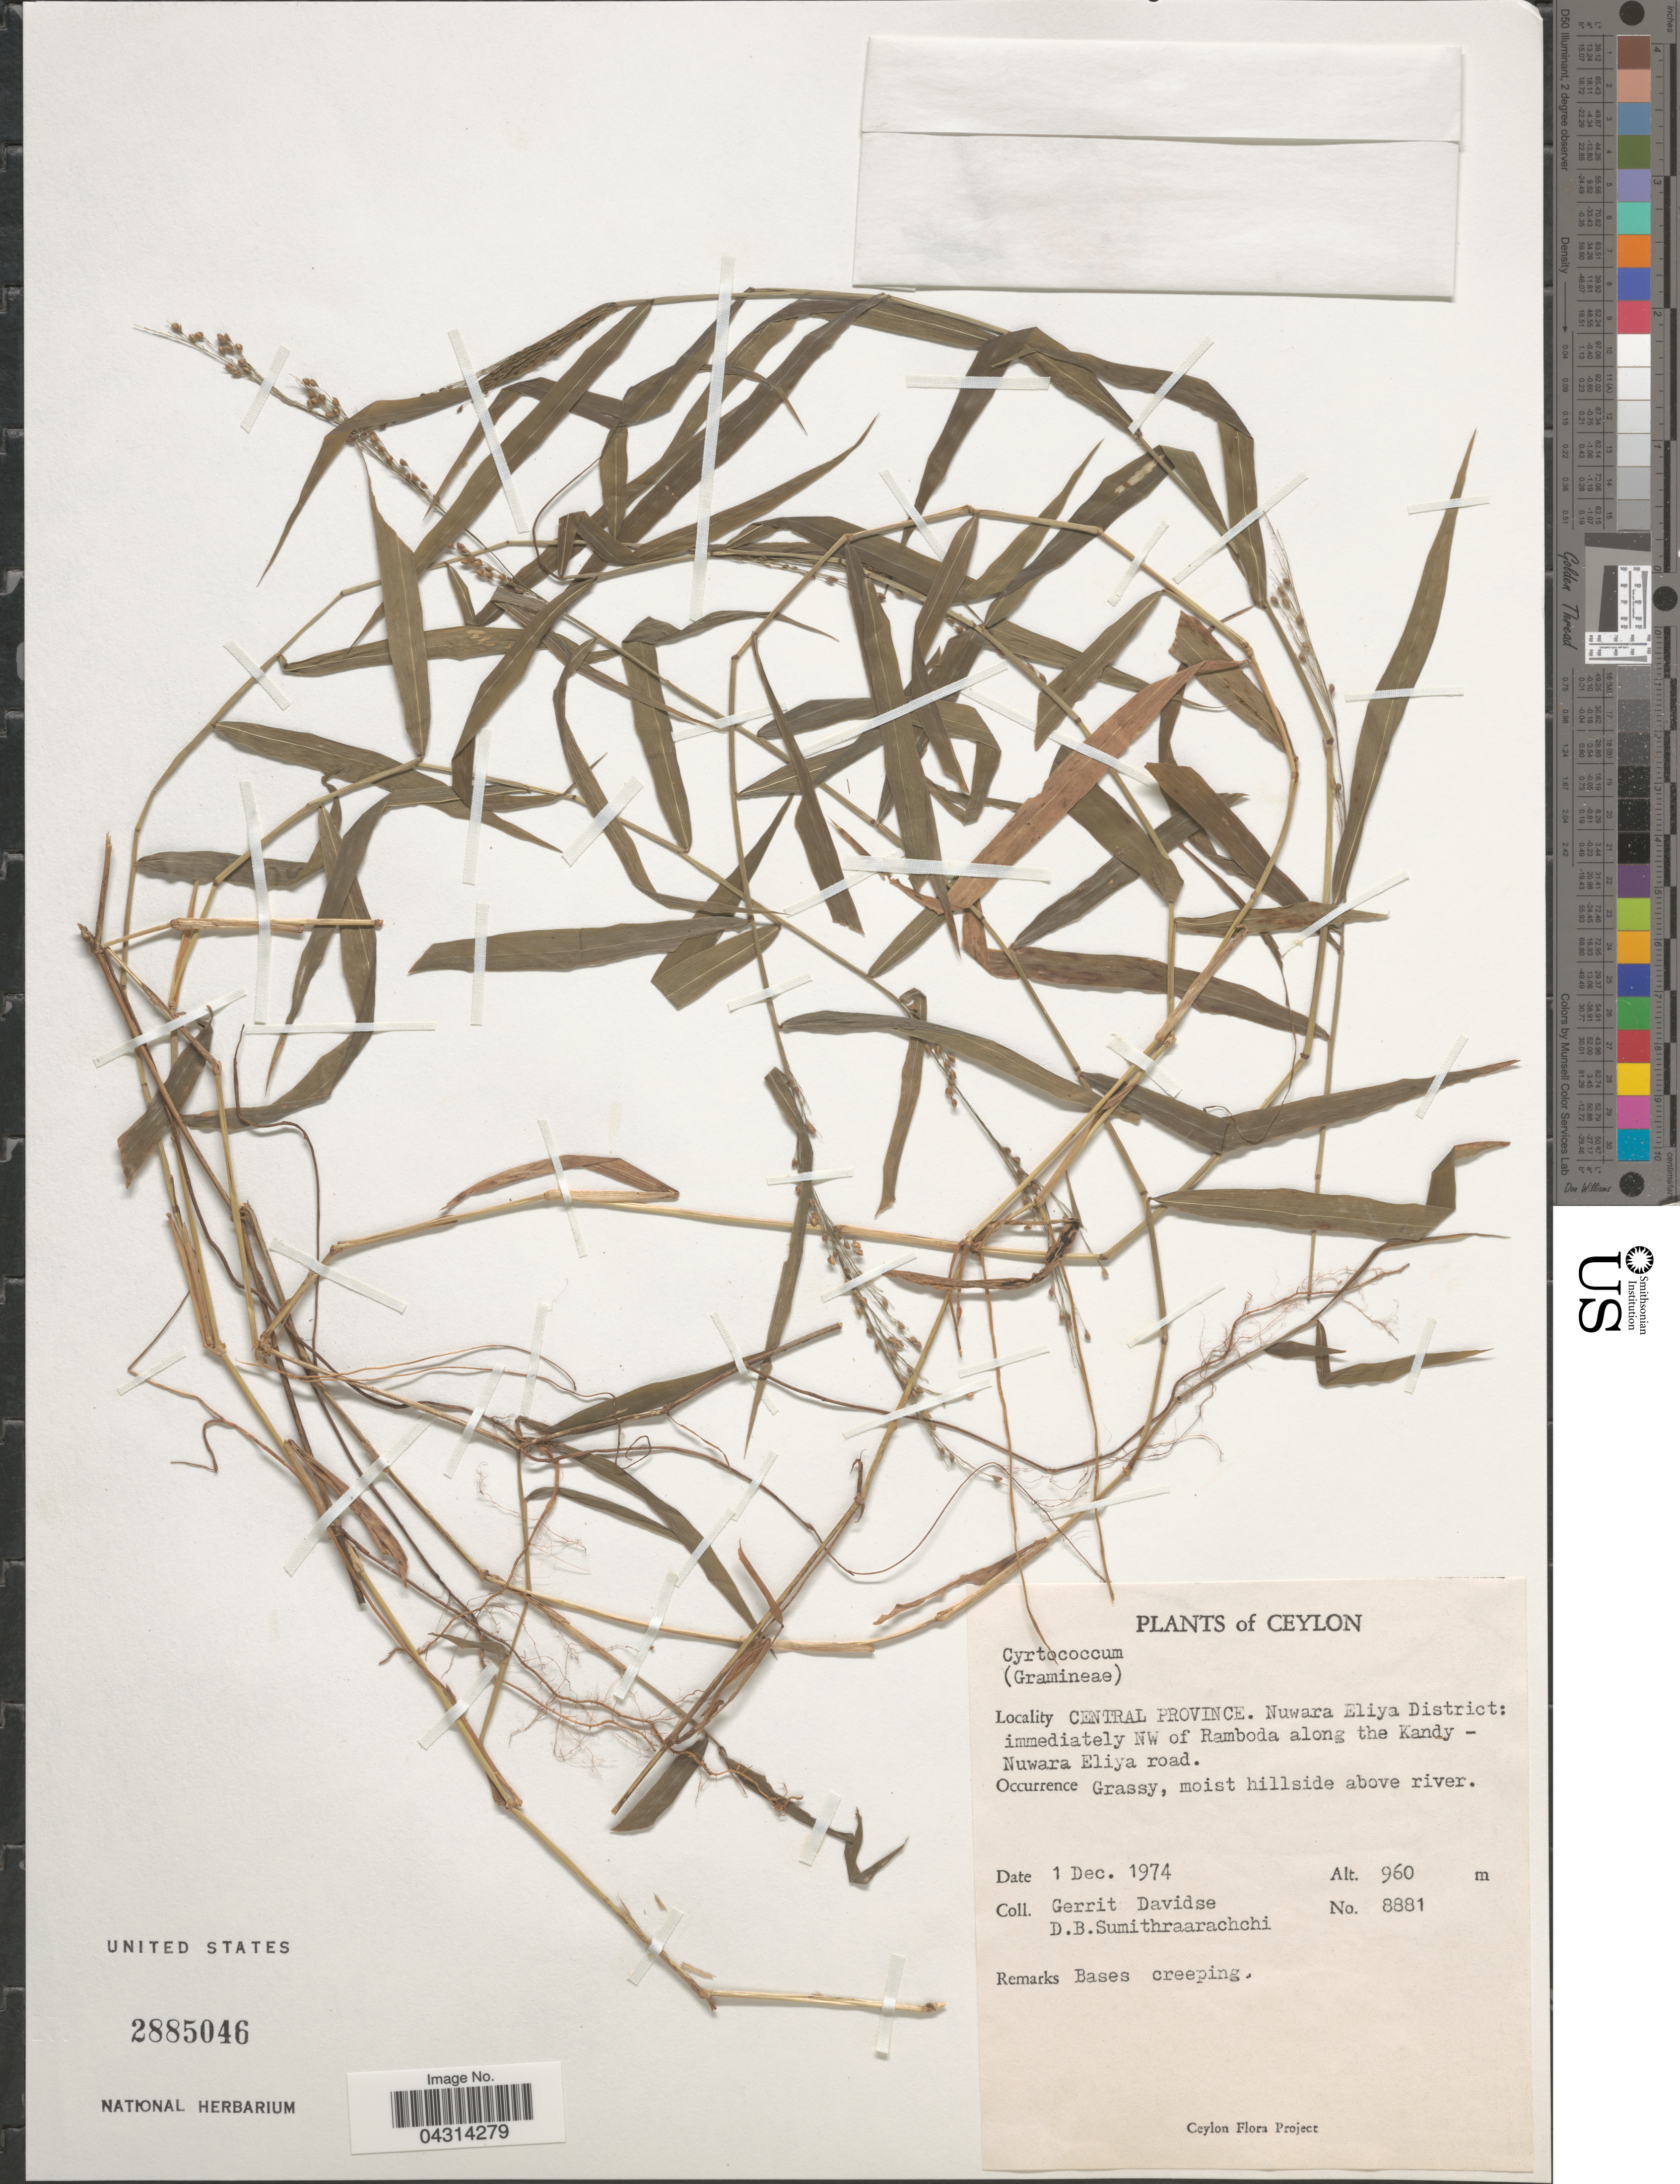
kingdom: Plantae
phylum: Tracheophyta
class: Liliopsida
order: Poales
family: Poaceae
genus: Cyrtococcum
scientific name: Cyrtococcum oxyphyllum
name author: (Steud.) Stapf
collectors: G. Davidse & D. B. Sumithraarachchi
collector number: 8881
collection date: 1974-12-01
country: Sri Lanka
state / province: Central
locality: Ceylon. Nuwara Eliya District: immediately NW of Ramboda along the Kandy - Nuwara Eliya road. Grassy, moist hillside above river.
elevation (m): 960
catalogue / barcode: US 2885046